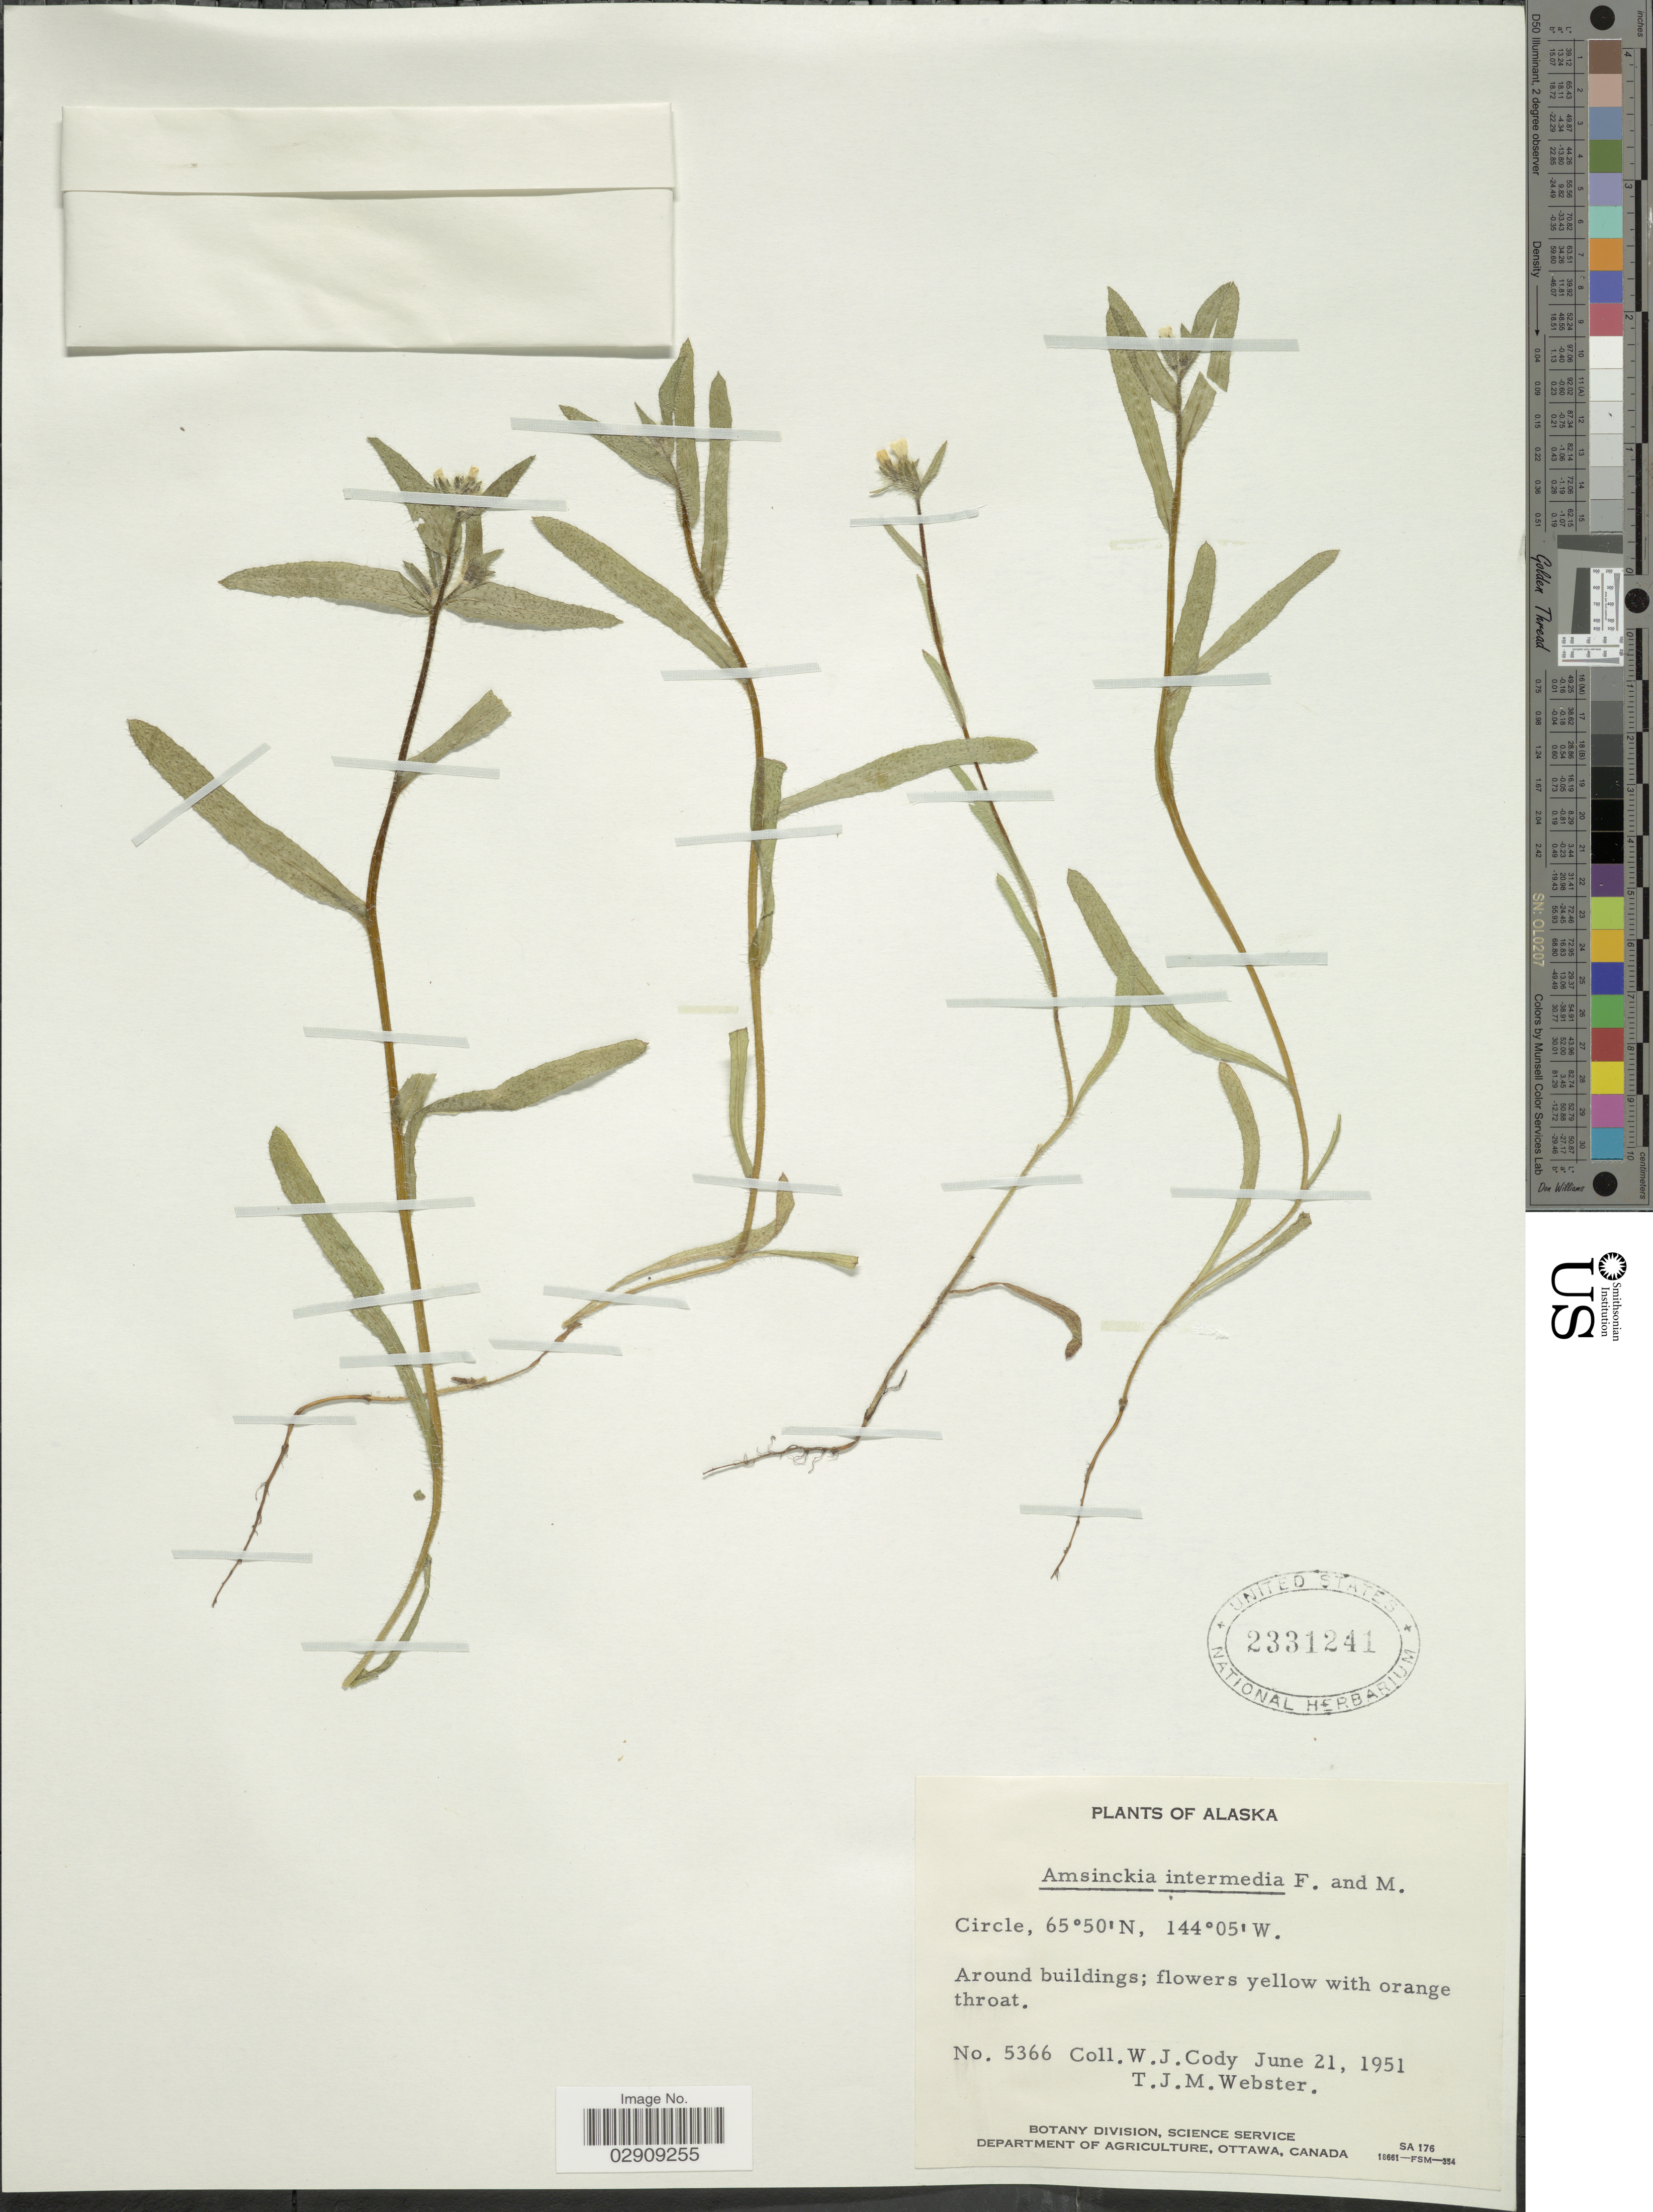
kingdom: Plantae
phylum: Tracheophyta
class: Magnoliopsida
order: Boraginales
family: Boraginaceae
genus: Amsinckia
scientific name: Amsinckia menziesii var. intermedia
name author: (Fisch. & C.A. Mey.) Ganders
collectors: W. Cody & T. J. Webster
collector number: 5366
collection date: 1951-06-21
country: United States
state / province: Alaska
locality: Around buildings. Circle.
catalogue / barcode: US 2331241